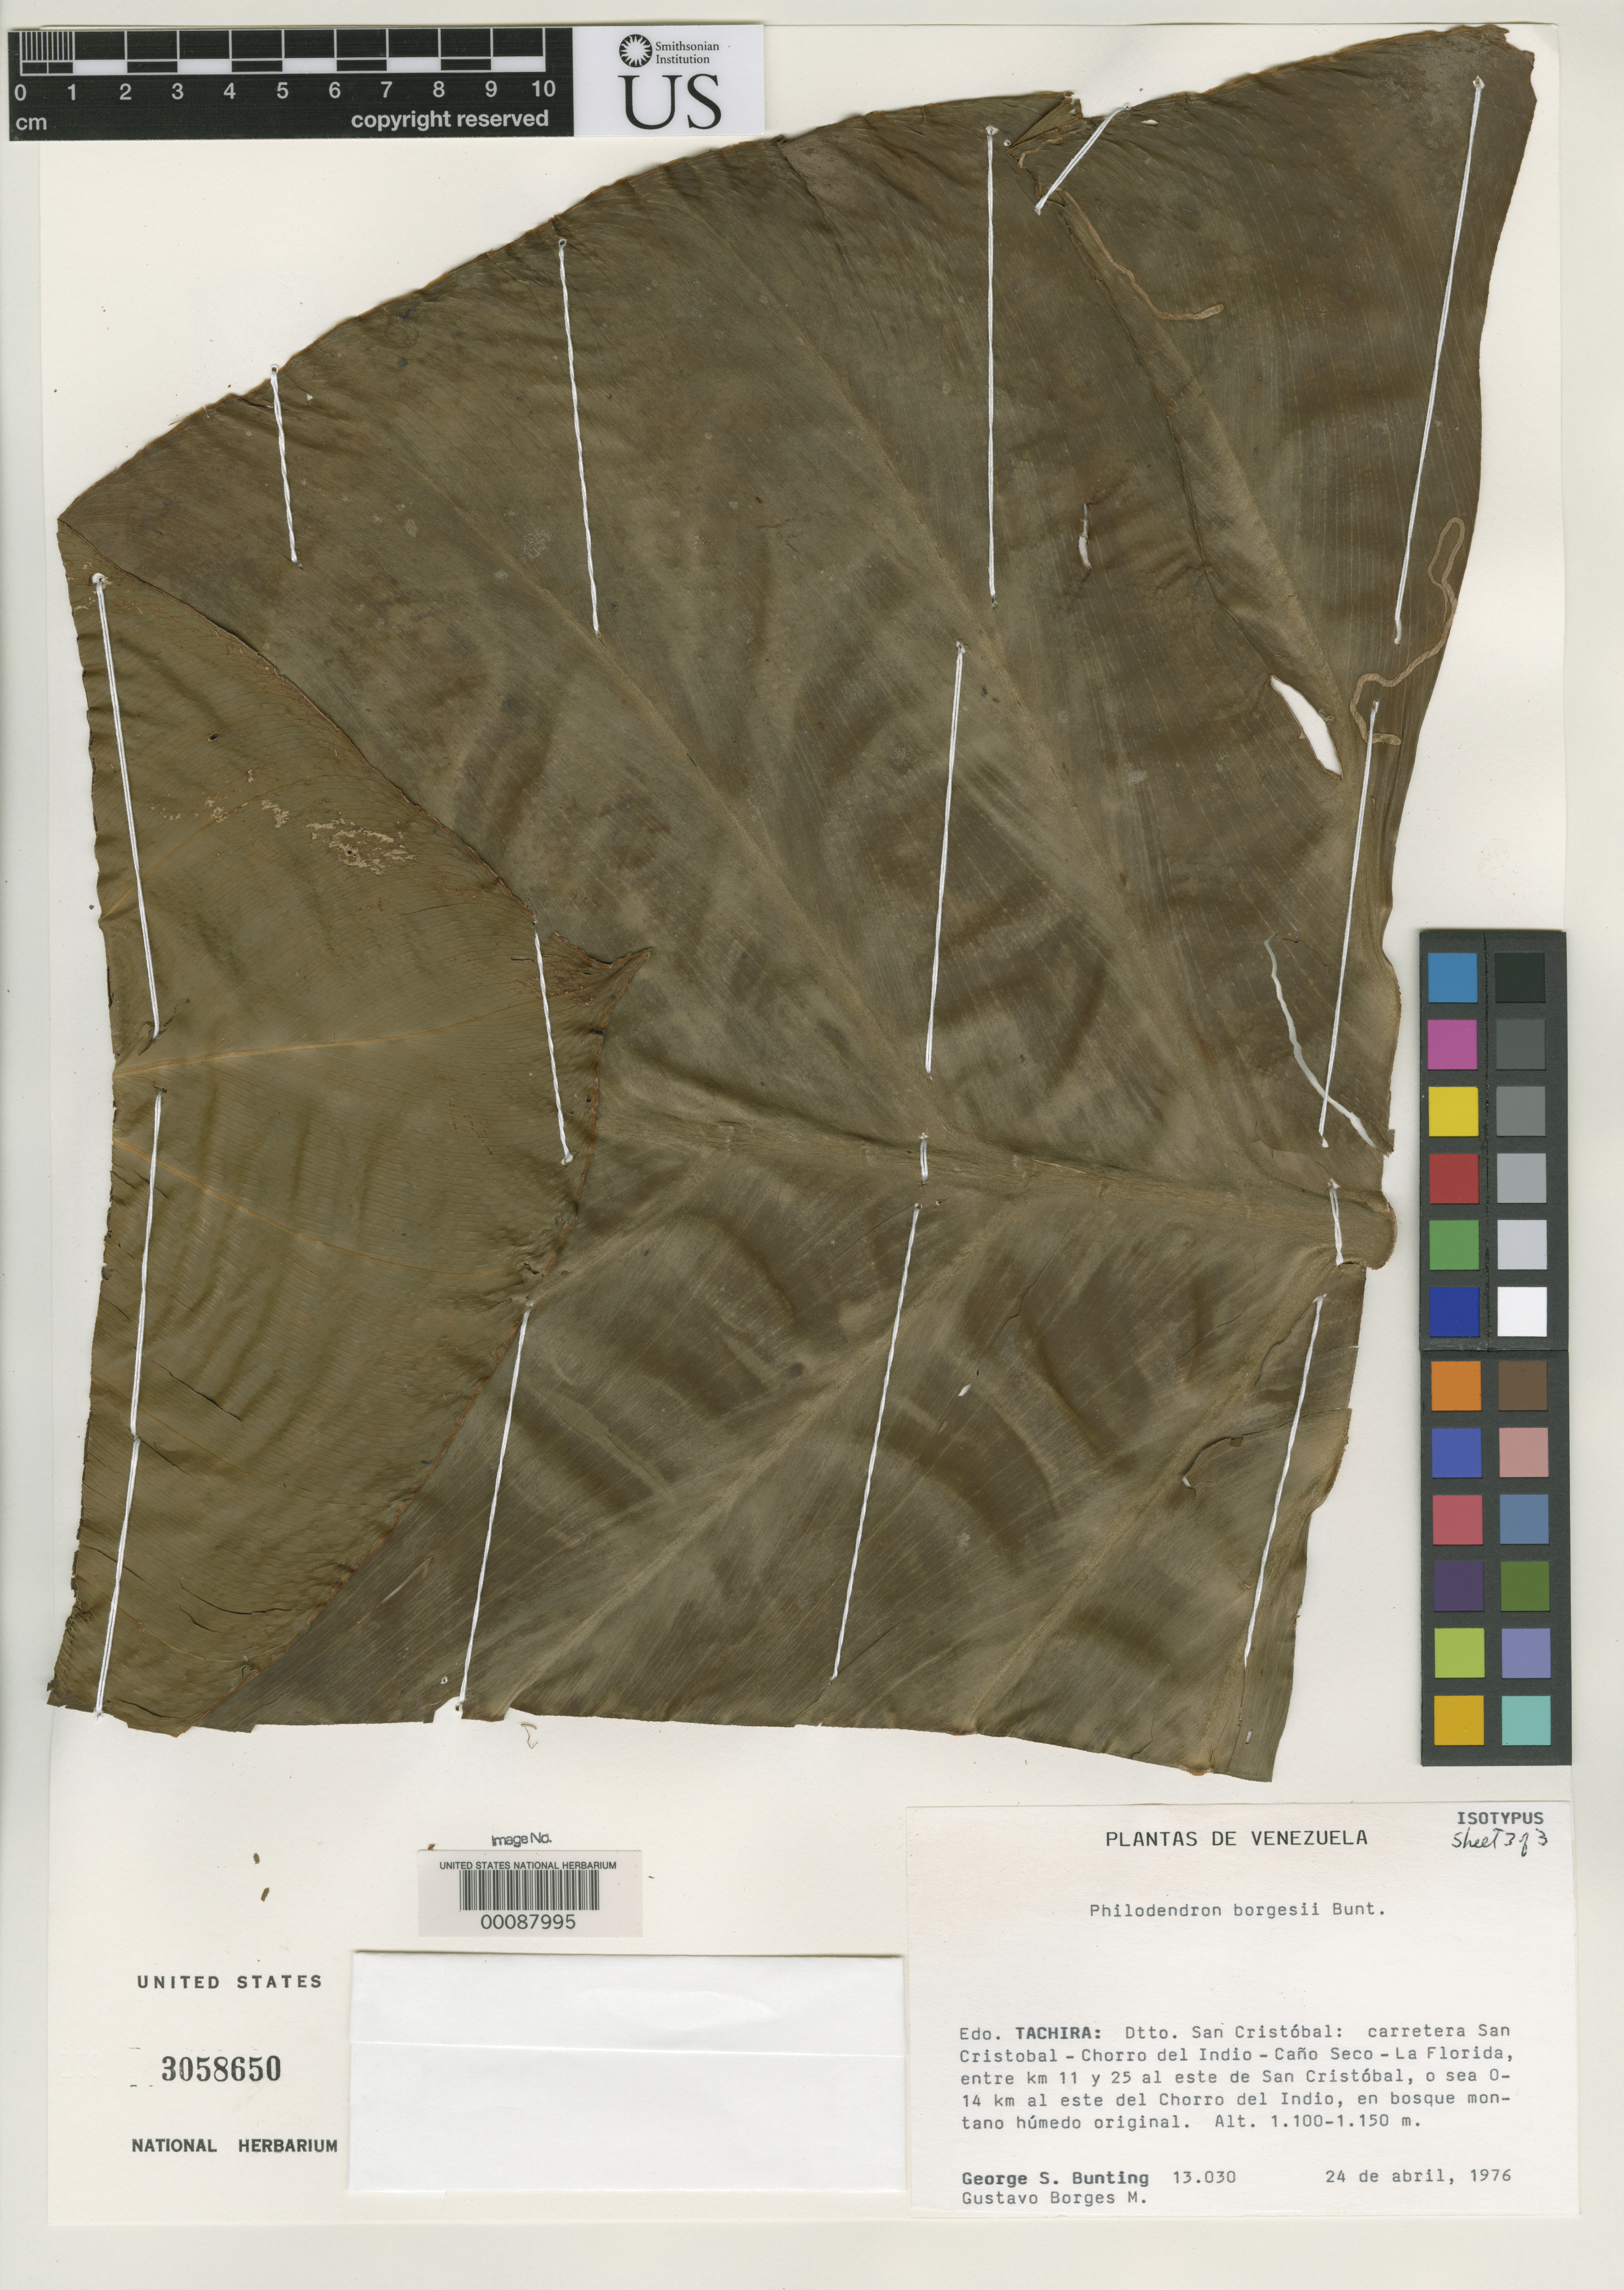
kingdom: Plantae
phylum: Tracheophyta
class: Liliopsida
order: Alismatales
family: Araceae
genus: Philodendron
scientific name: Philodendron borgesii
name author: G.S. Bunting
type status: Isotype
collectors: G. S. Bunting & G. Borges-M.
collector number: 13030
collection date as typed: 24 Apr 1976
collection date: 1976-04-24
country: Venezuela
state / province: Tachira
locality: Between 11 and 25 km E of San Cristobal, 14 km E of Chorro del Indio.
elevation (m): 1100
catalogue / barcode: US 3058650